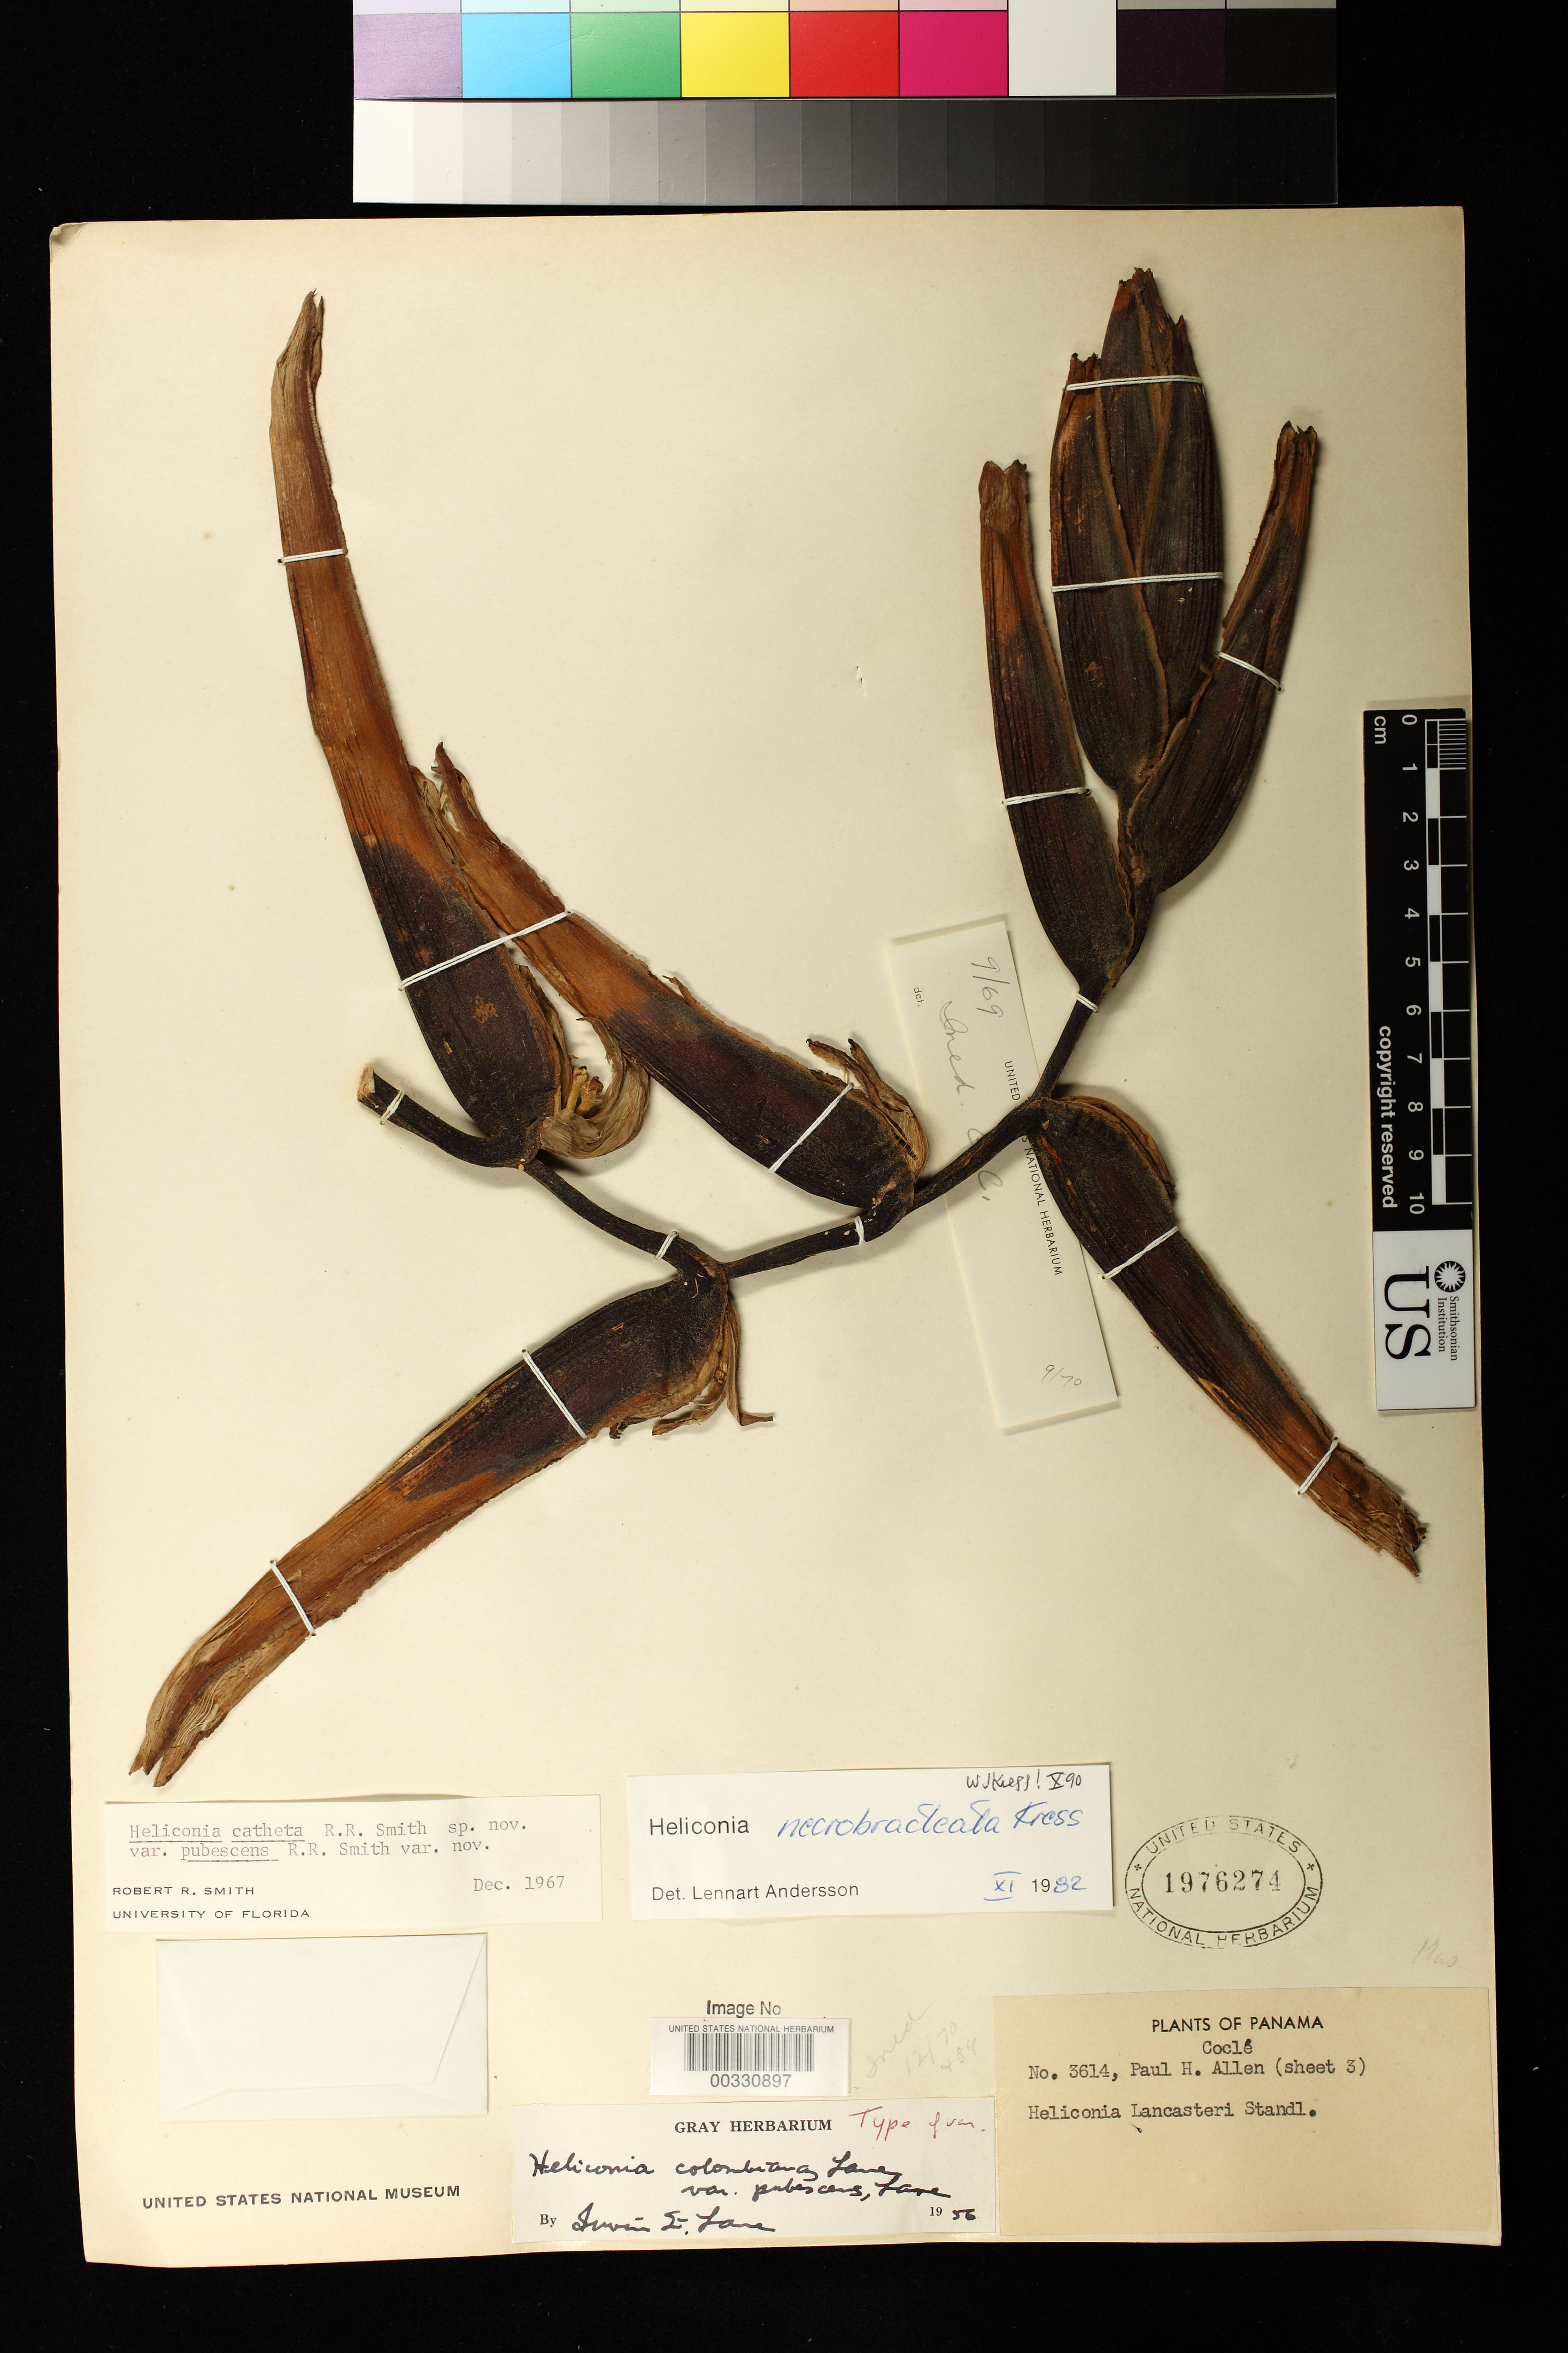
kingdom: Plantae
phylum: Tracheophyta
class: Liliopsida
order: Zingiberales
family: Heliconiaceae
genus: Heliconia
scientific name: Heliconia necrobracteata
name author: W.J. Kress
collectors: P. H. Allen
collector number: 3614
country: Panama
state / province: Coclé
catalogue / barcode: US 1976274